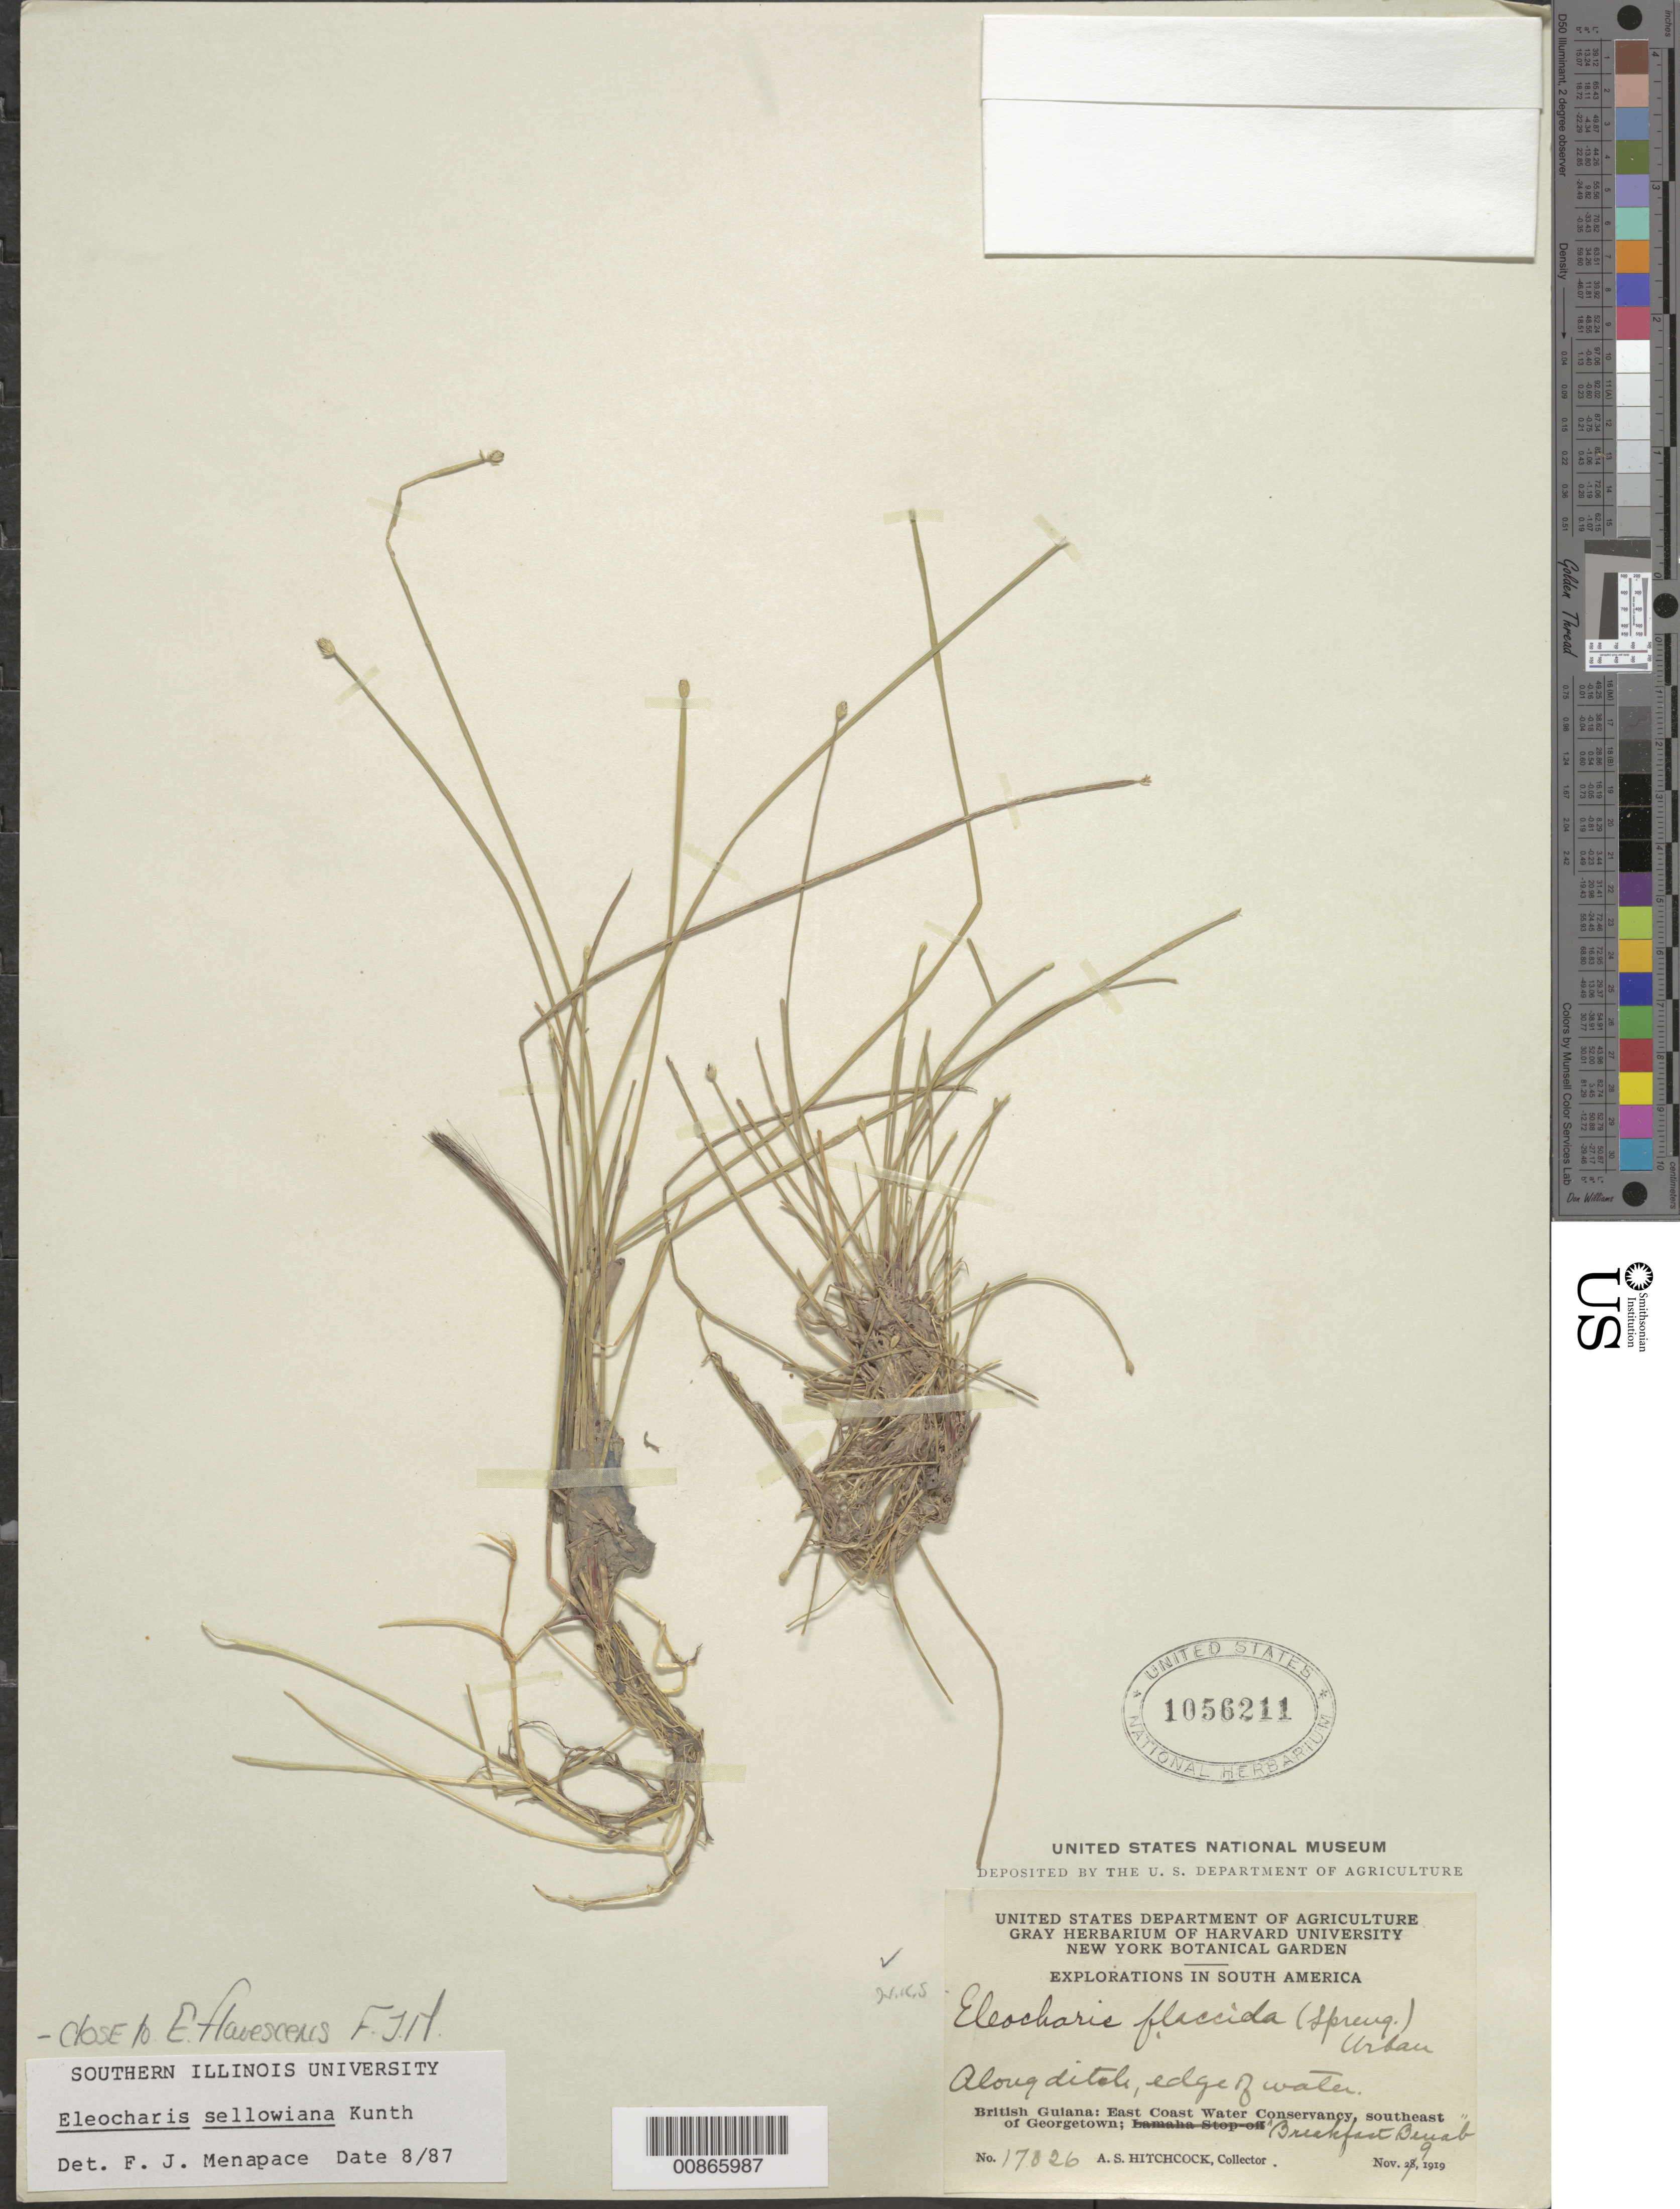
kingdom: Plantae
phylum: Tracheophyta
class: Liliopsida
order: Poales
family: Cyperaceae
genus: Eleocharis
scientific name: Eleocharis sellowiana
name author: Kunth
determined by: Menapace, F. J.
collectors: A. S. Hitchcock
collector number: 17026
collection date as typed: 29-Nov-19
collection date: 1919-11-29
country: Guyana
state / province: Demerara-Mahaica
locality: Georgetown, SE of, East Coast Water Conservancy, "Breakfast Benab"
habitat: Along ditch, edge of water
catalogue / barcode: US 1056211